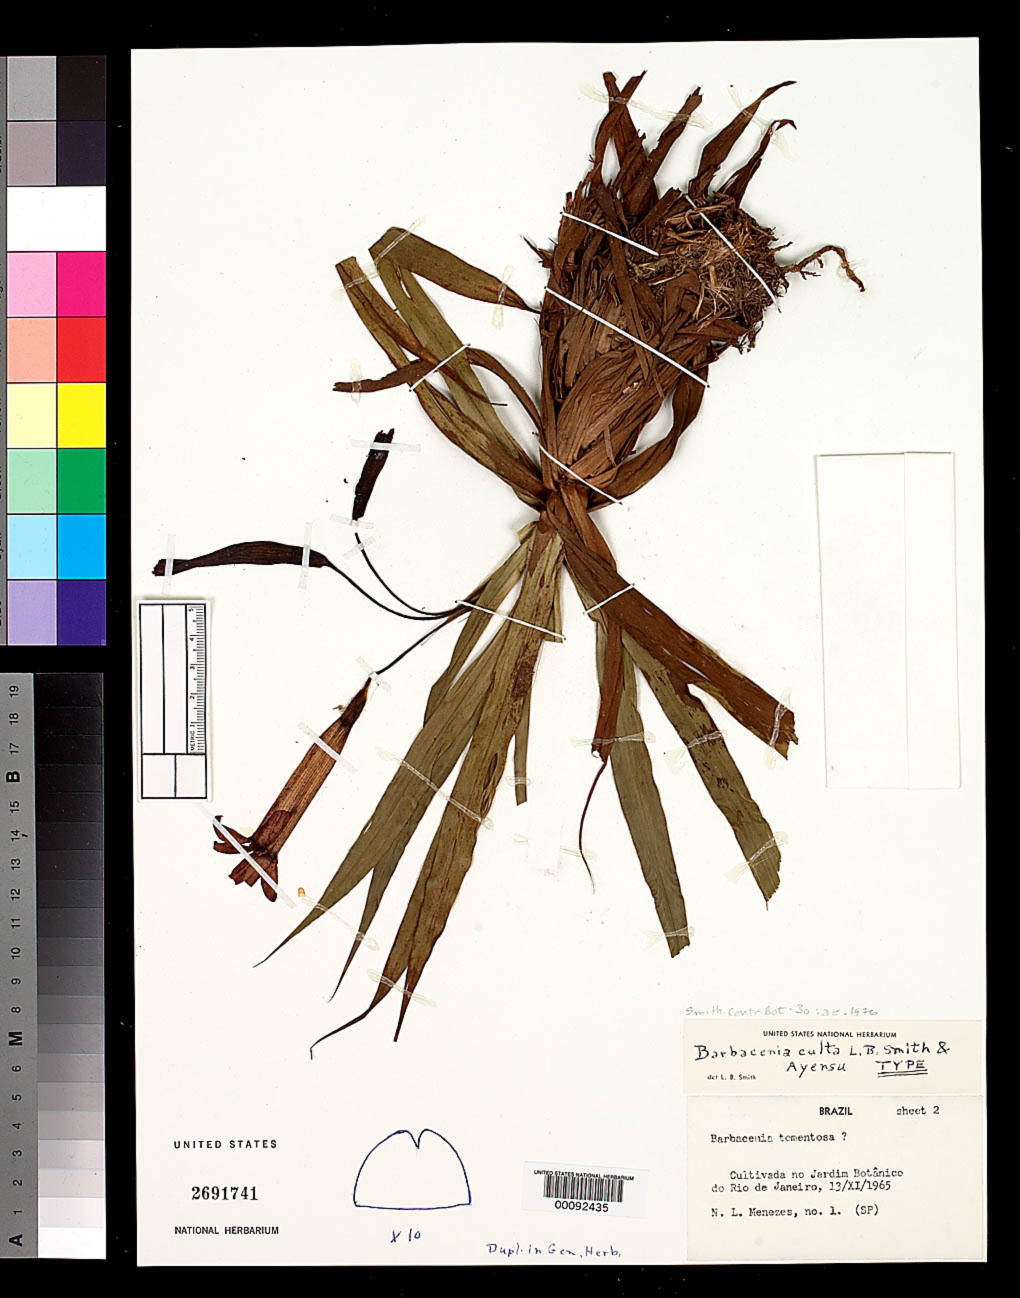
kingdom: Plantae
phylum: Tracheophyta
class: Liliopsida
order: Pandanales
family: Velloziaceae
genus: Barbacenia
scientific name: Barbacenia culta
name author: L.B. Sm. & Ayensu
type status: Holotype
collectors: N. L. Menezes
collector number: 1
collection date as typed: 13 Nov 1965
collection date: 1965-11-13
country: Brazil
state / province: Rio de Janeiro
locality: Cultivated in Jardim Botanico of Rio de Janeiro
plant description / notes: Cultivated, Jardim Botanico do Rio de Janeiro.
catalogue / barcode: US 2691741